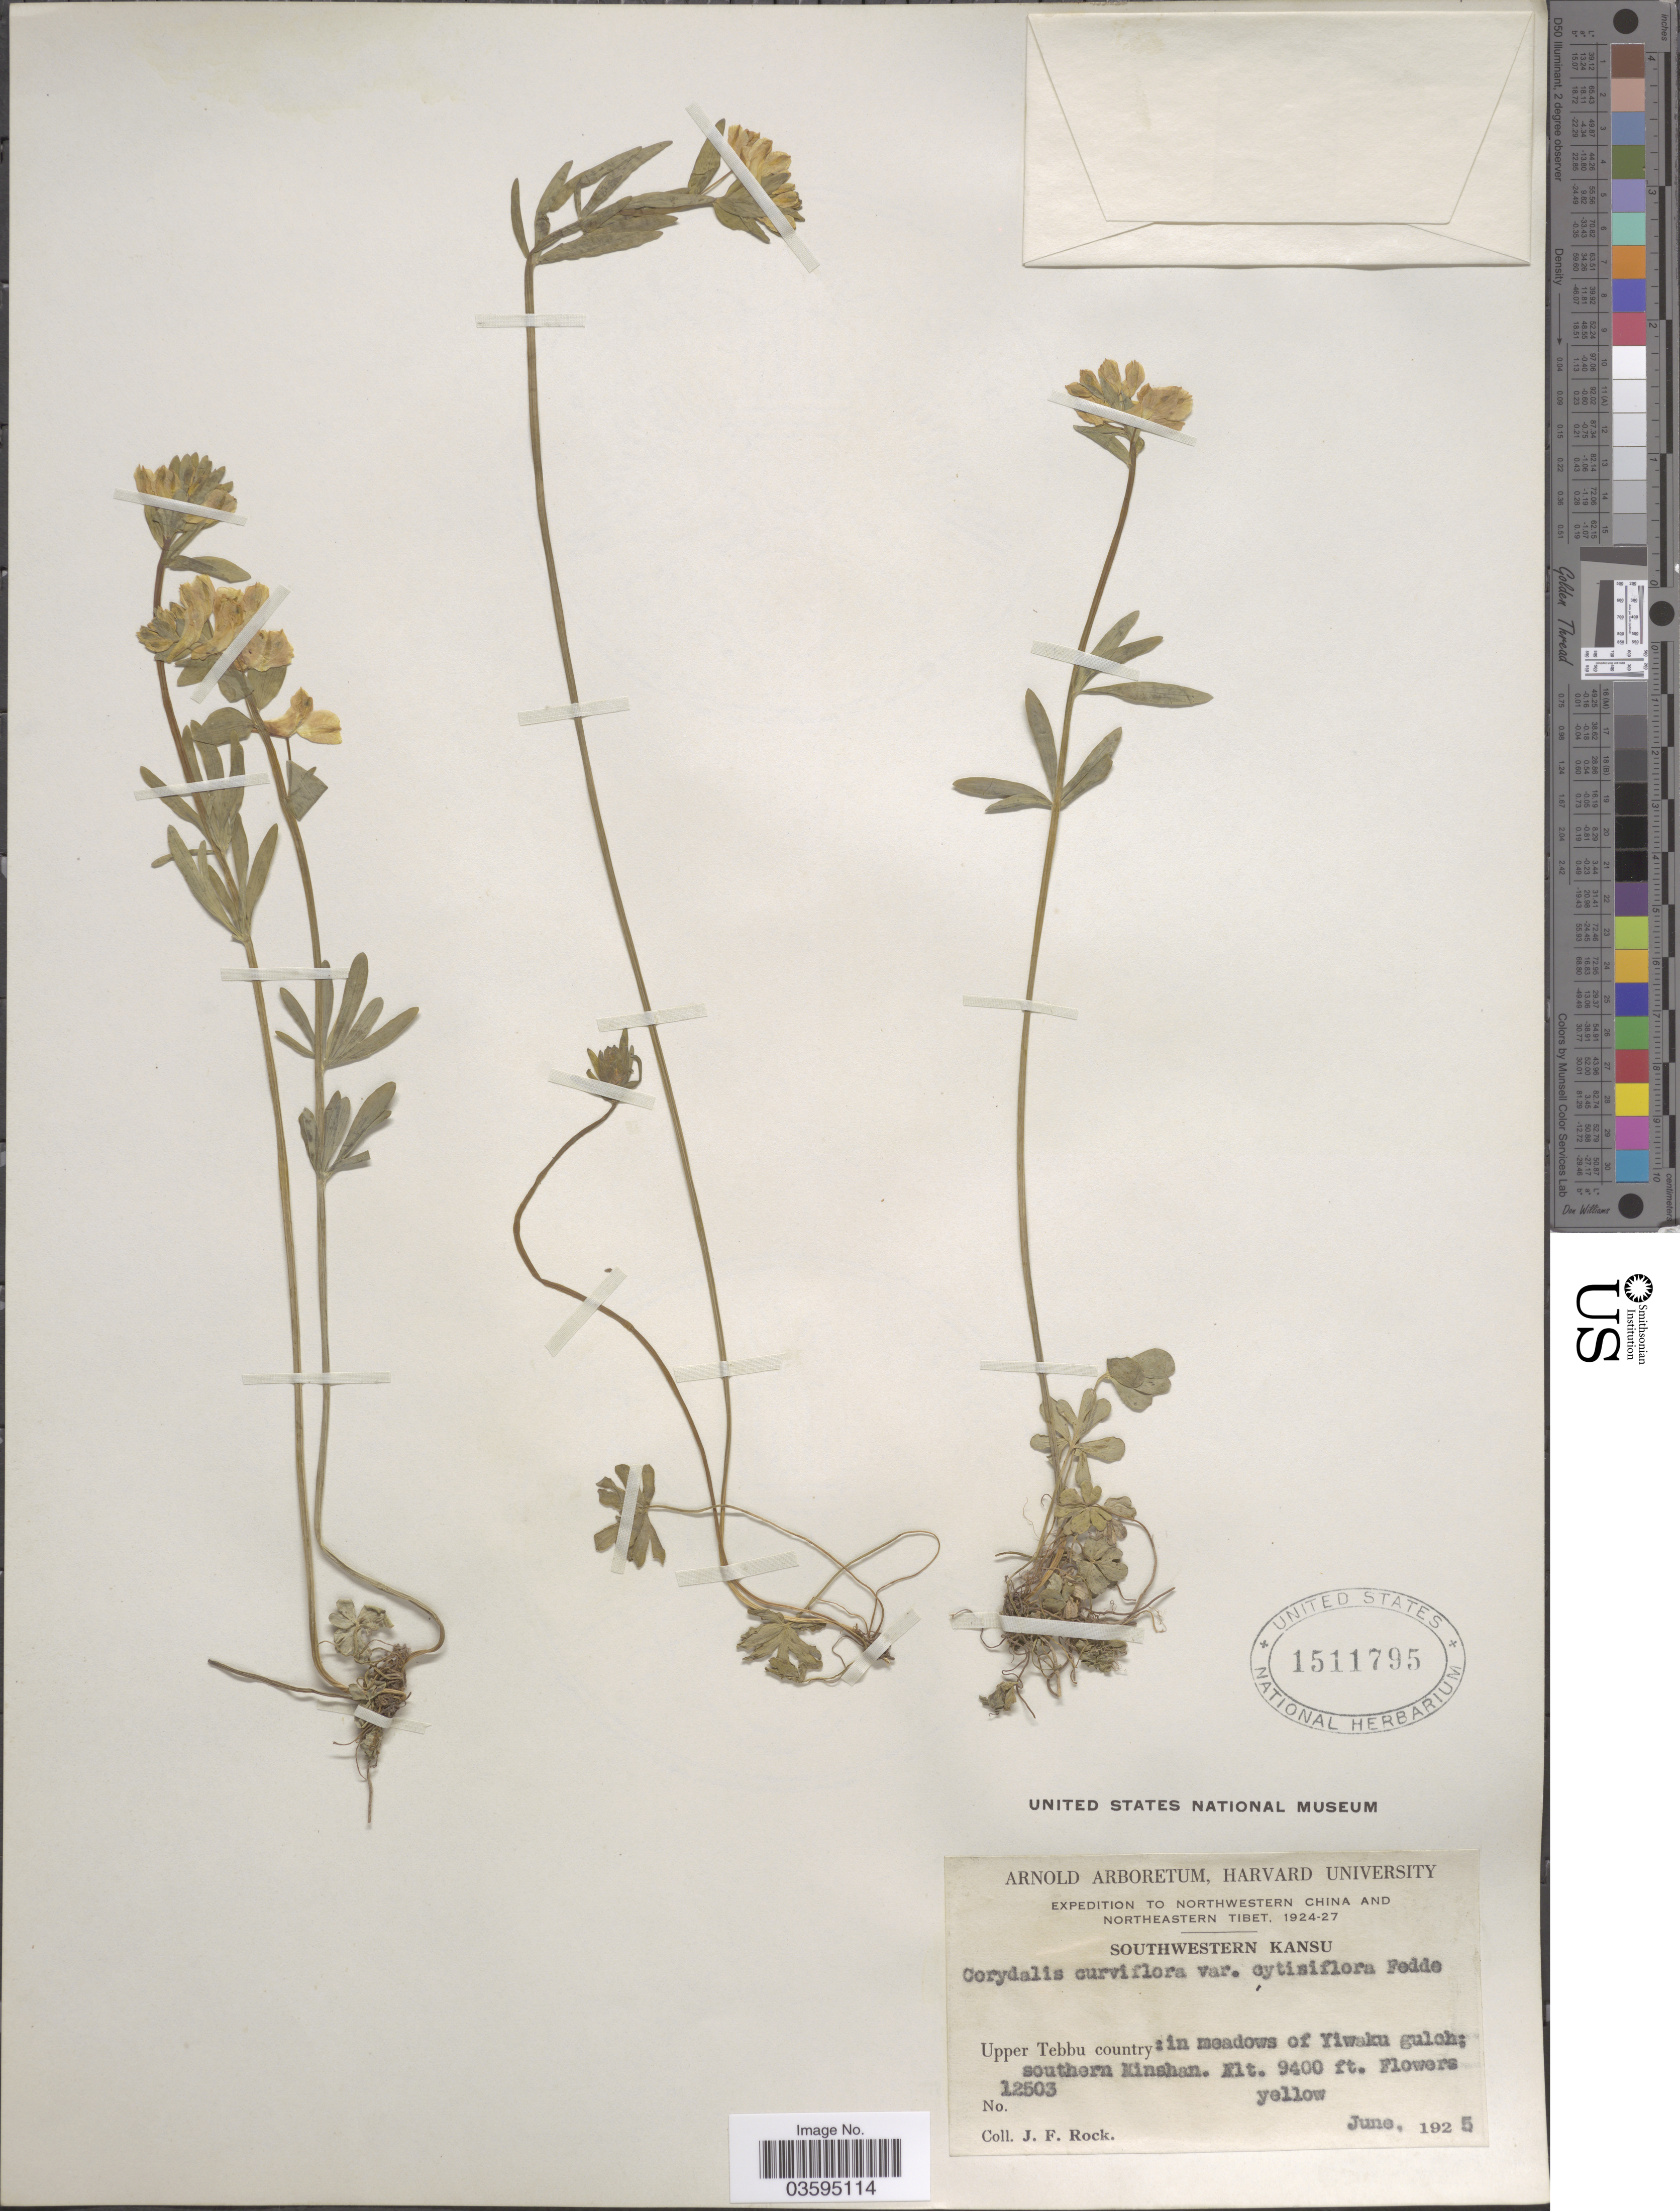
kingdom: Plantae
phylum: Tracheophyta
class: Magnoliopsida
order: Ranunculales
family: Papaveraceae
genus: Corydalis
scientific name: Corydalis curviflora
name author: Maxim. ex Hemsl.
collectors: J. Rock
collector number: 12503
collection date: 1925-06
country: China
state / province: Gansu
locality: Northwestern China. Southwestern Kansu. Upper Tebbu country: in meadows of Yiwaku gulch; southern Kinshan.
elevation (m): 2865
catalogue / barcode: US 1511795